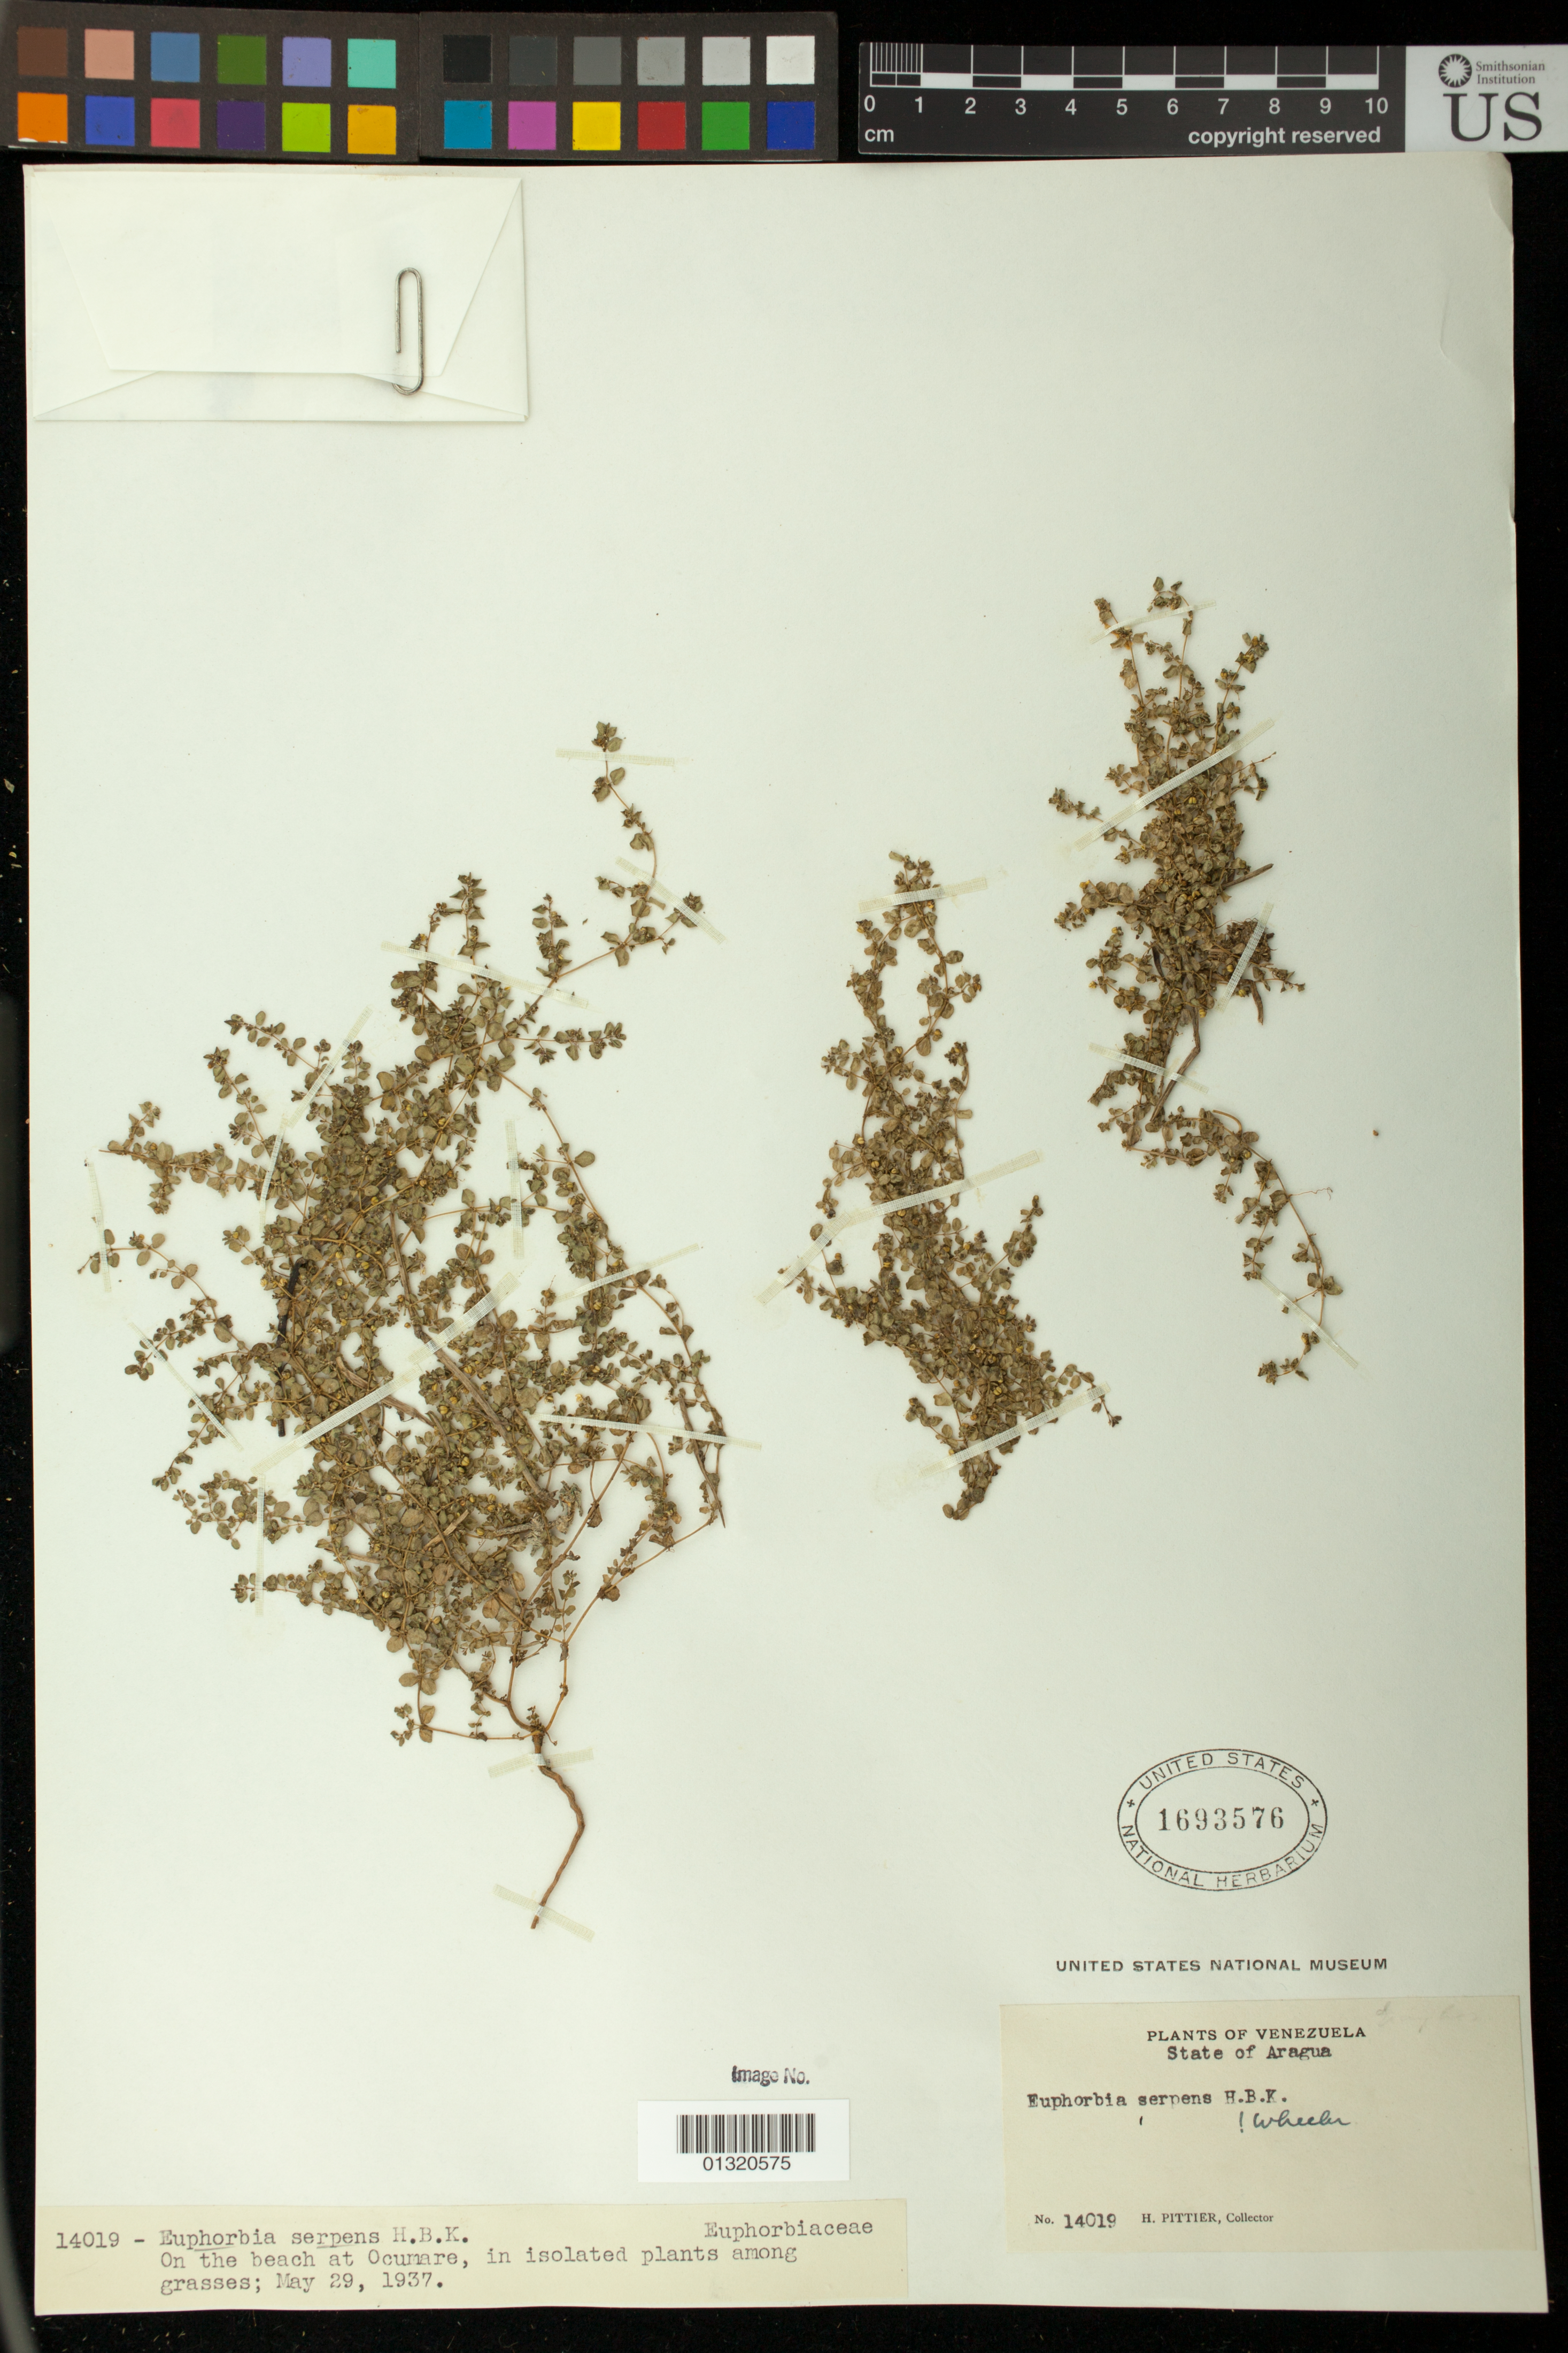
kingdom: Plantae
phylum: Tracheophyta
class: Magnoliopsida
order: Malpighiales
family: Euphorbiaceae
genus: Euphorbia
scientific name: Euphorbia serpens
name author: Kunth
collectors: H. F. Pittier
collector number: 14019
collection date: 1937-05-29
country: Venezuela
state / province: Aragua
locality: On the beach at Ocumare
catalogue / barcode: US 1693576